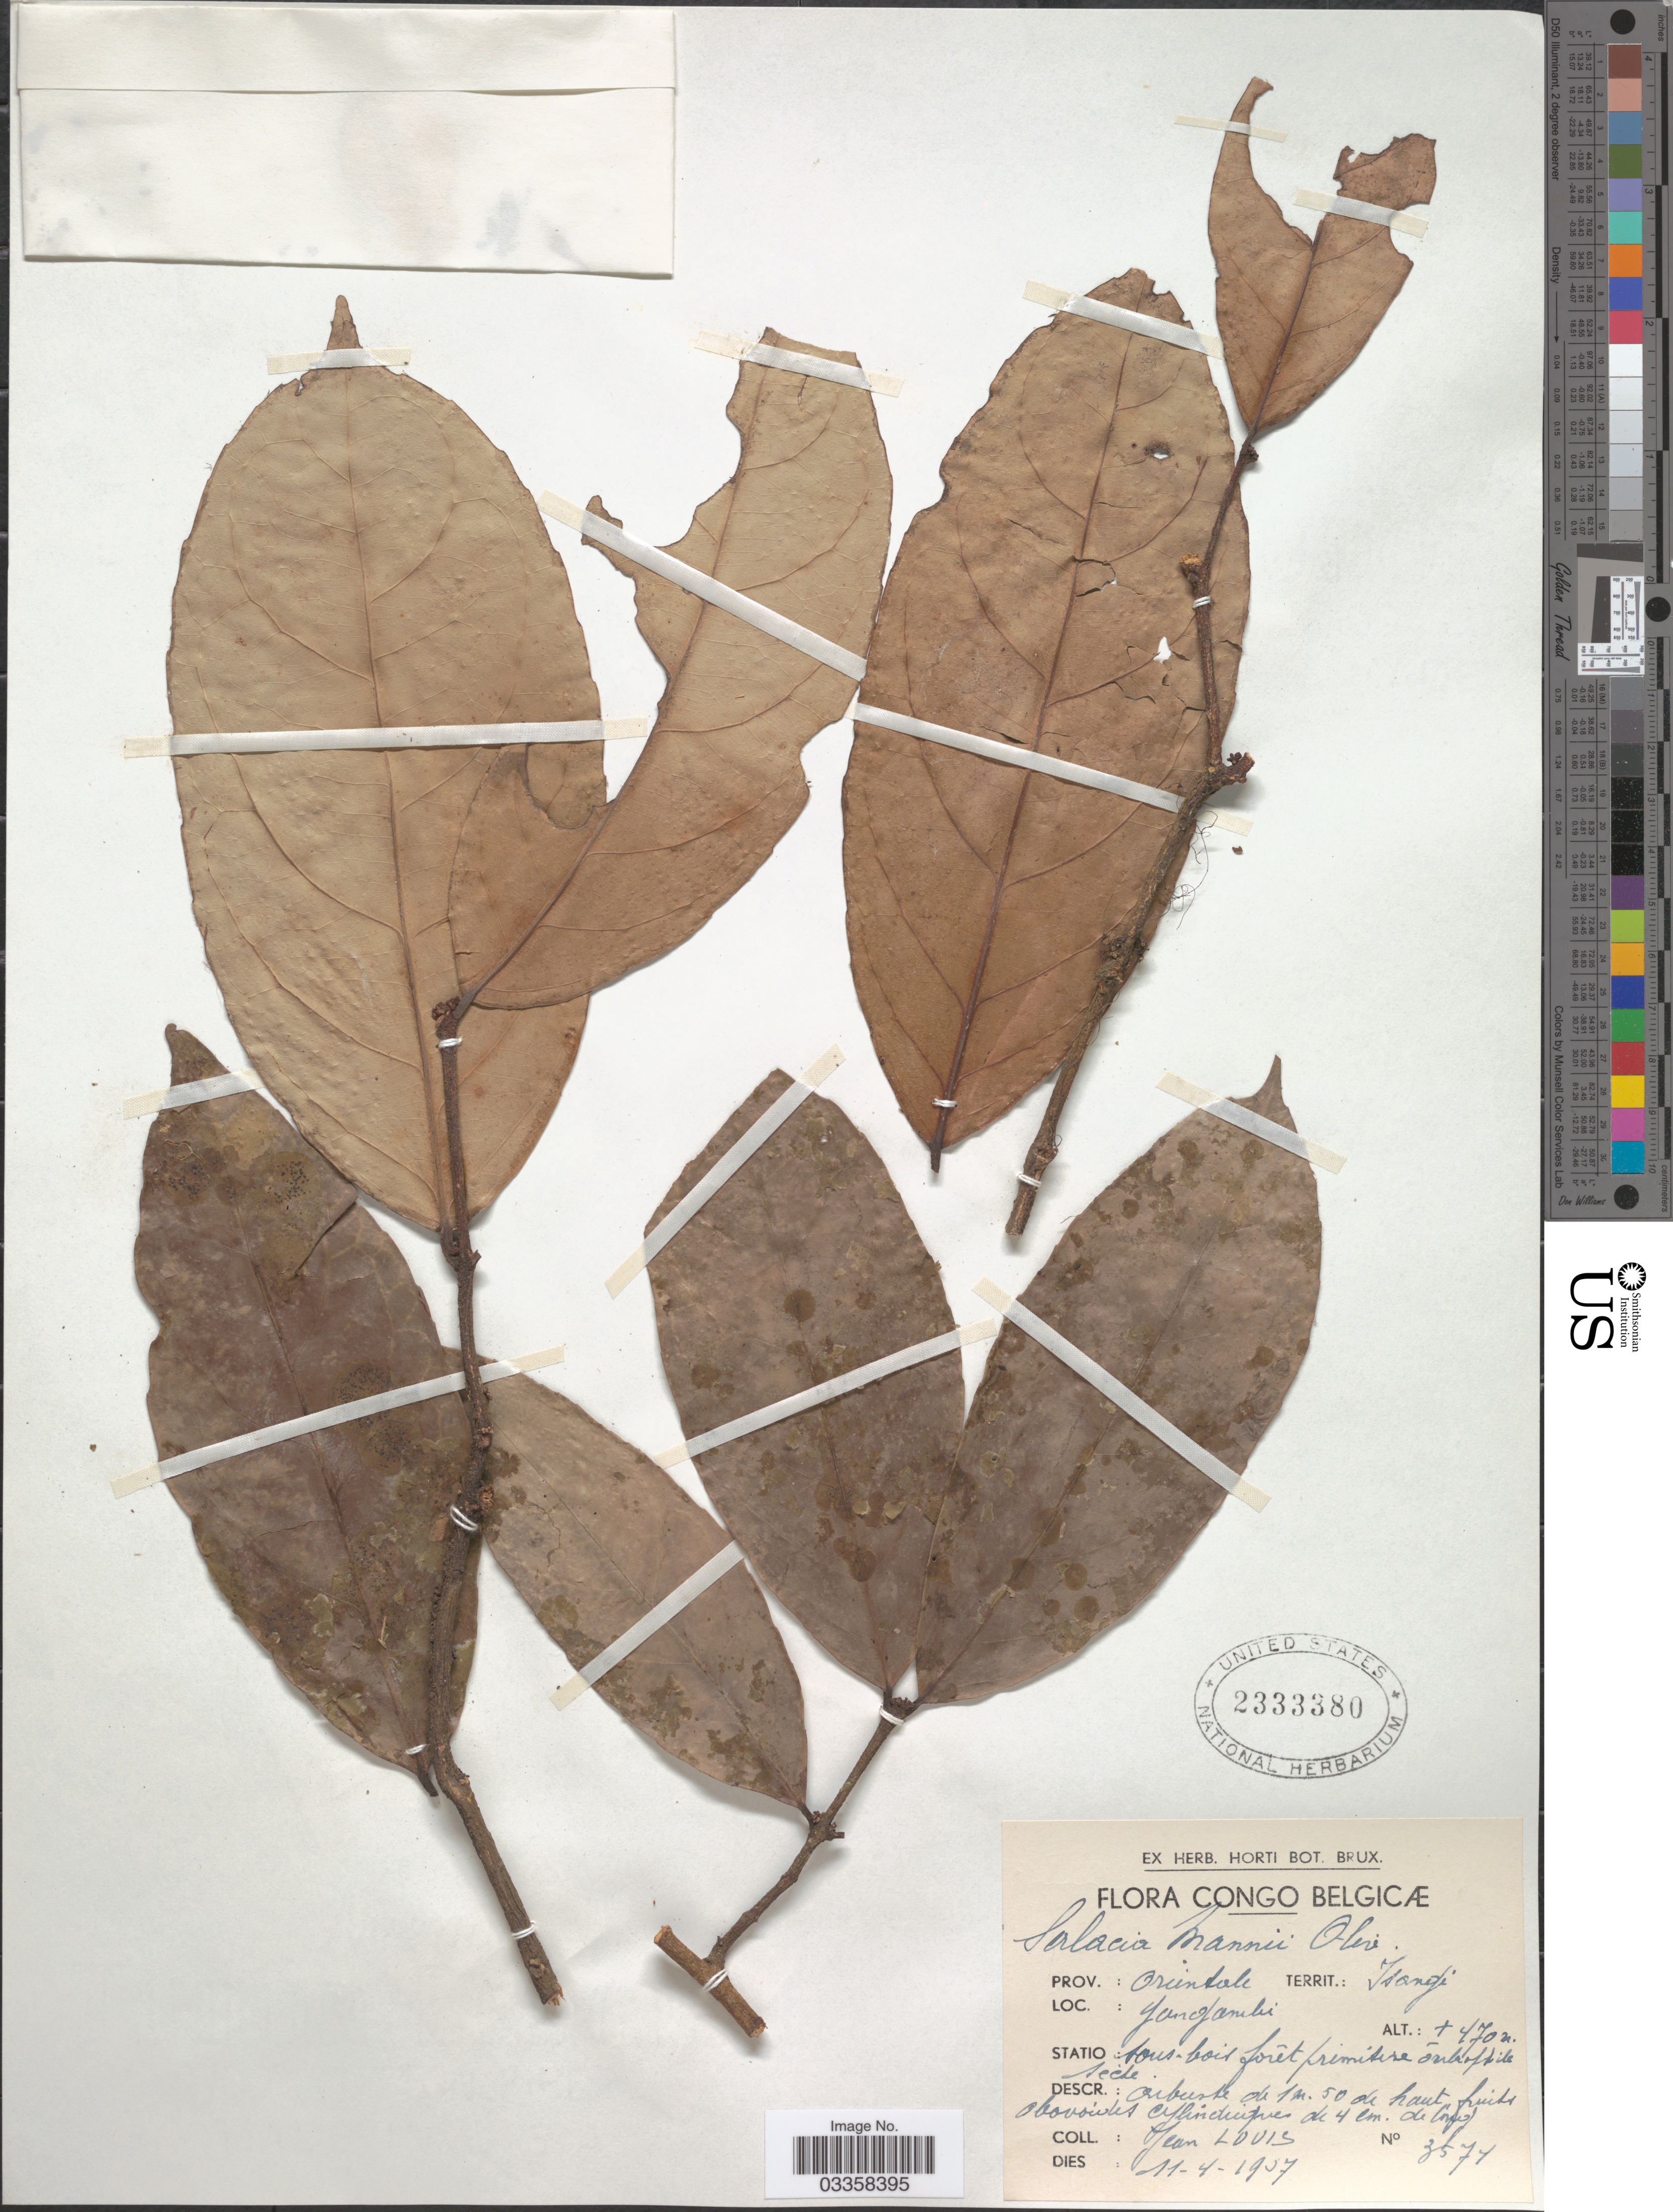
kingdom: Plantae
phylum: Tracheophyta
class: Magnoliopsida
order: Celastrales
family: Celastraceae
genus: Salacia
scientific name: Salacia mannii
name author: Oliv.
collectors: J. Louis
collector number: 3574*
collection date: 1907-04-11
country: Congo, Democratic Republic of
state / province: Tshopo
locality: Congo Belgicæ. Territ.: Isangi. Yangambi.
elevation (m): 470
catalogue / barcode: US 2333380